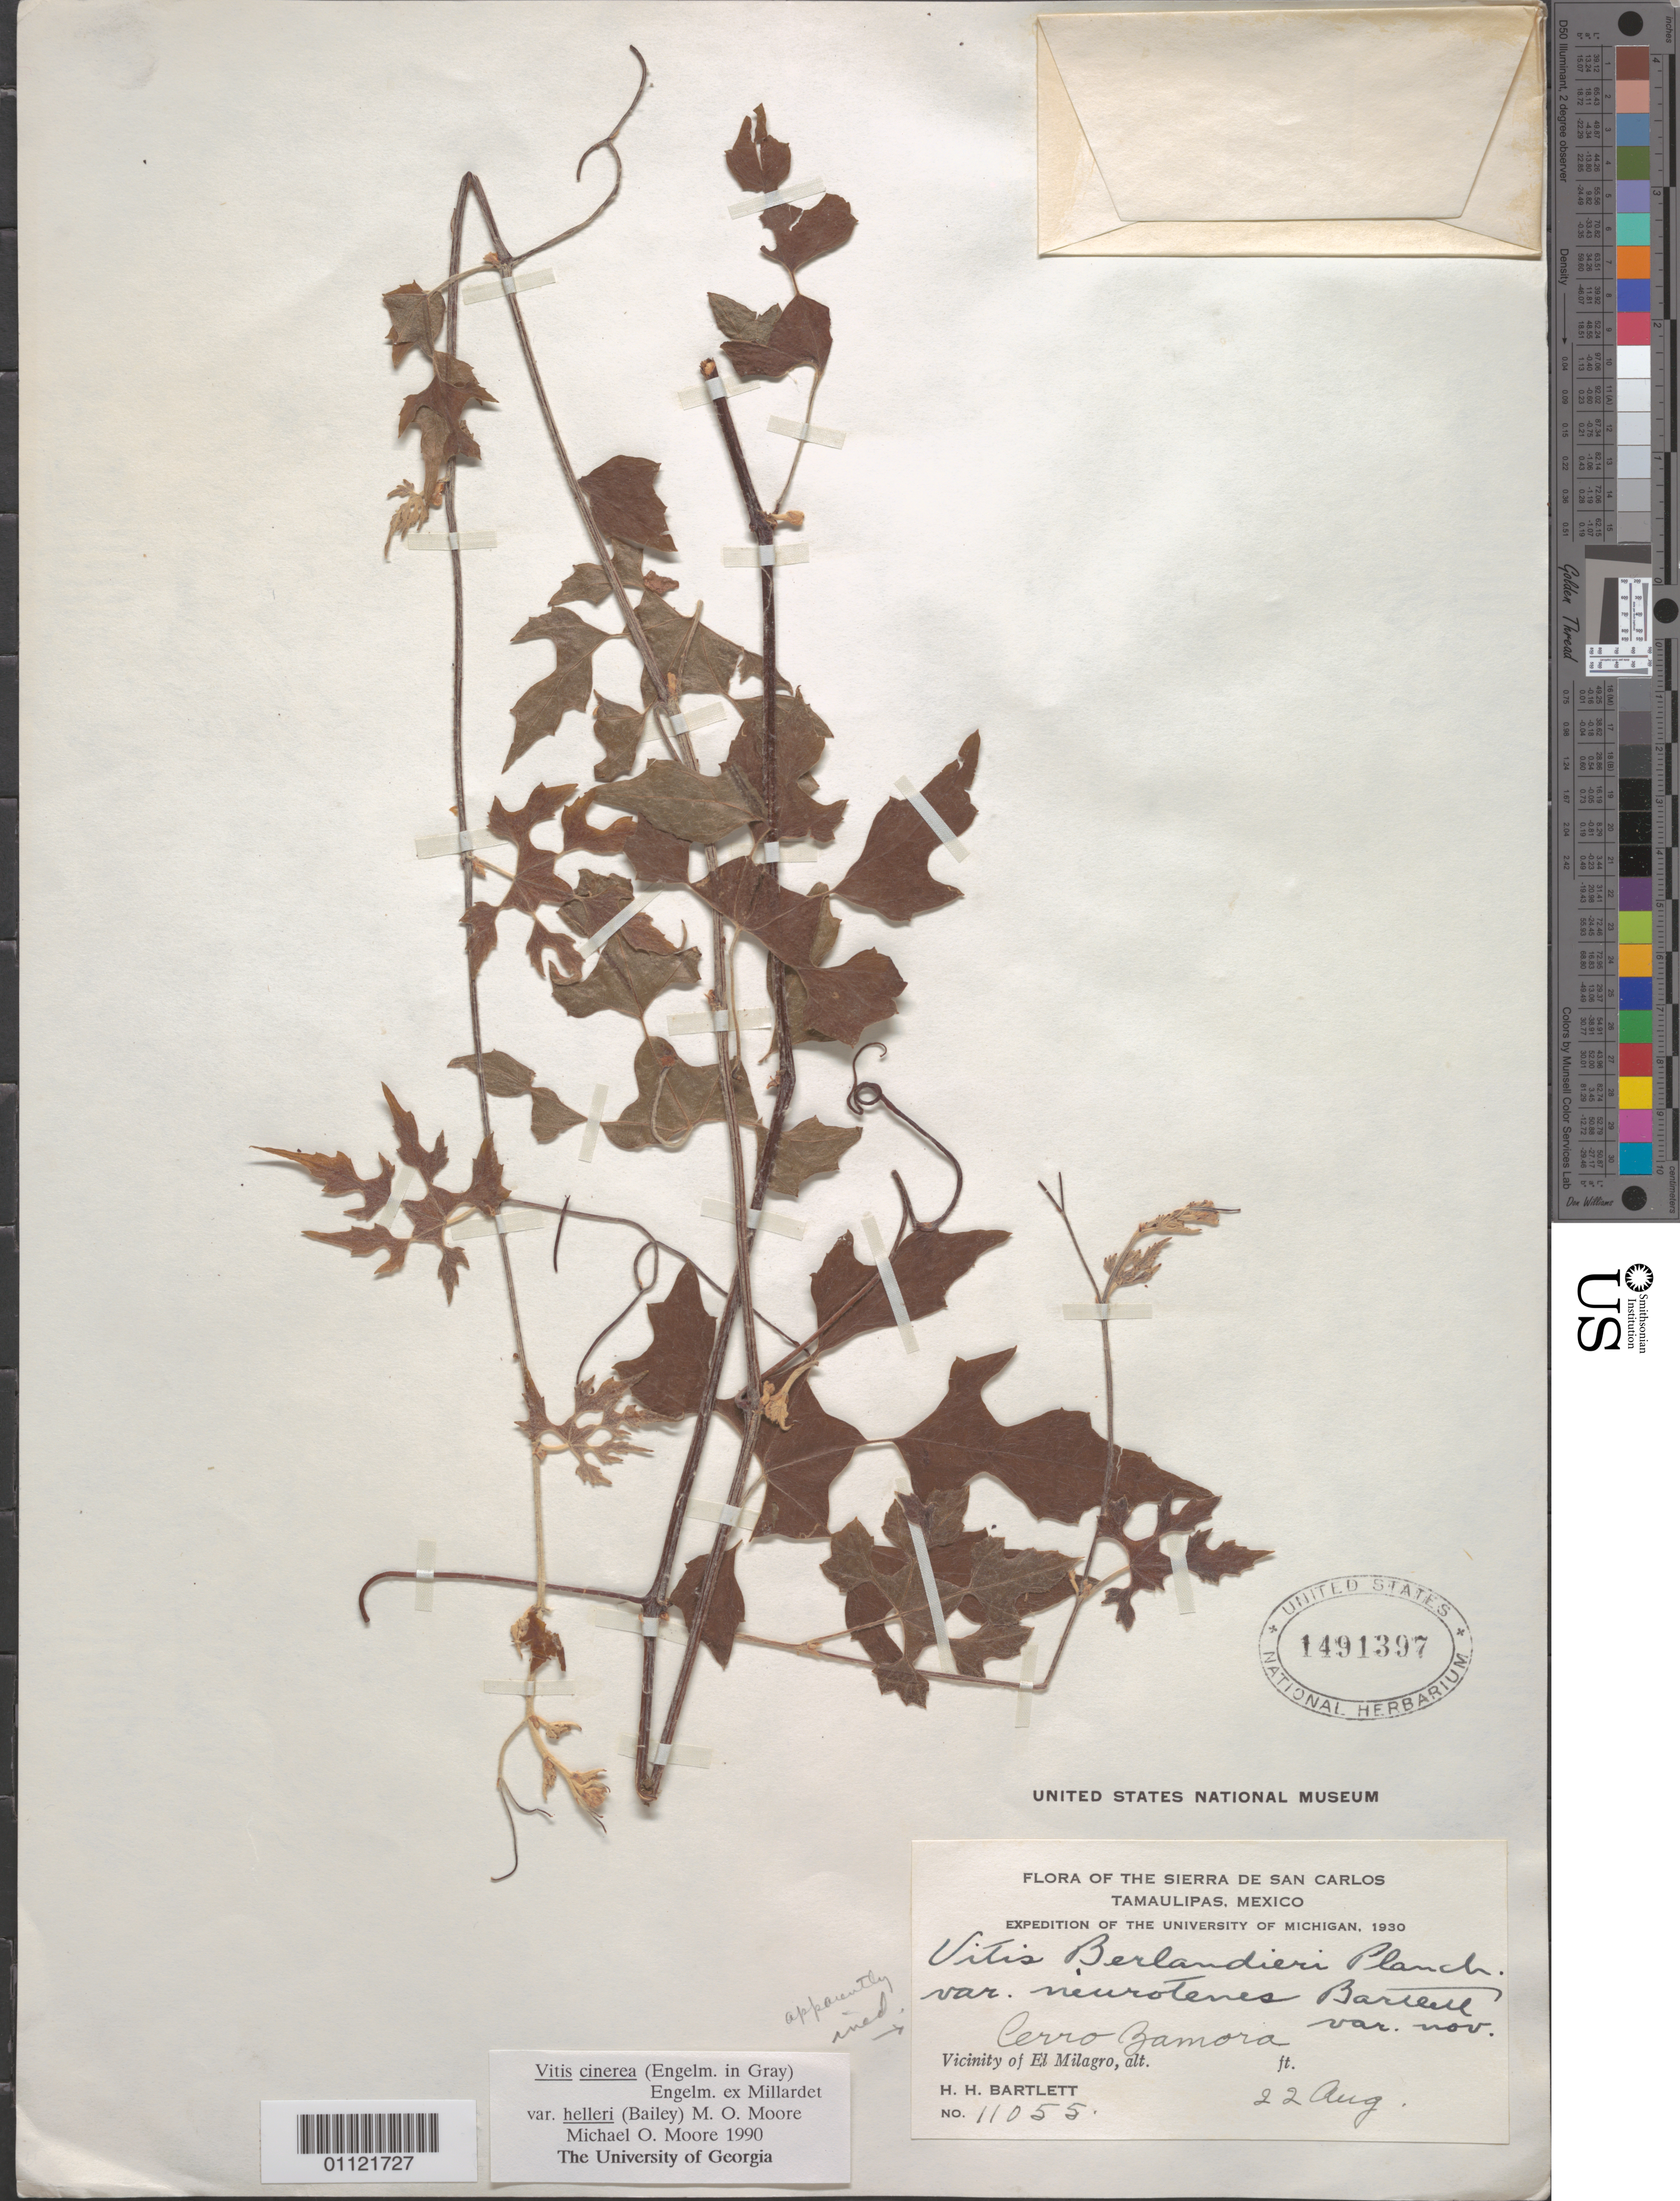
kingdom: Plantae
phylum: Tracheophyta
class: Magnoliopsida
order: Vitales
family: Vitaceae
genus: Vitis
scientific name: Vitis cinerea var. helleri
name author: (L.H. Bailey) M.O. Moore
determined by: Moore, M. O.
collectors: H. H. Bartlett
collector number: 11055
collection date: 1930-08-22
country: Mexico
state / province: Tamaulipas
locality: Vicinity of El Milagro, Tamaulipas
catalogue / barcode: US 1491397